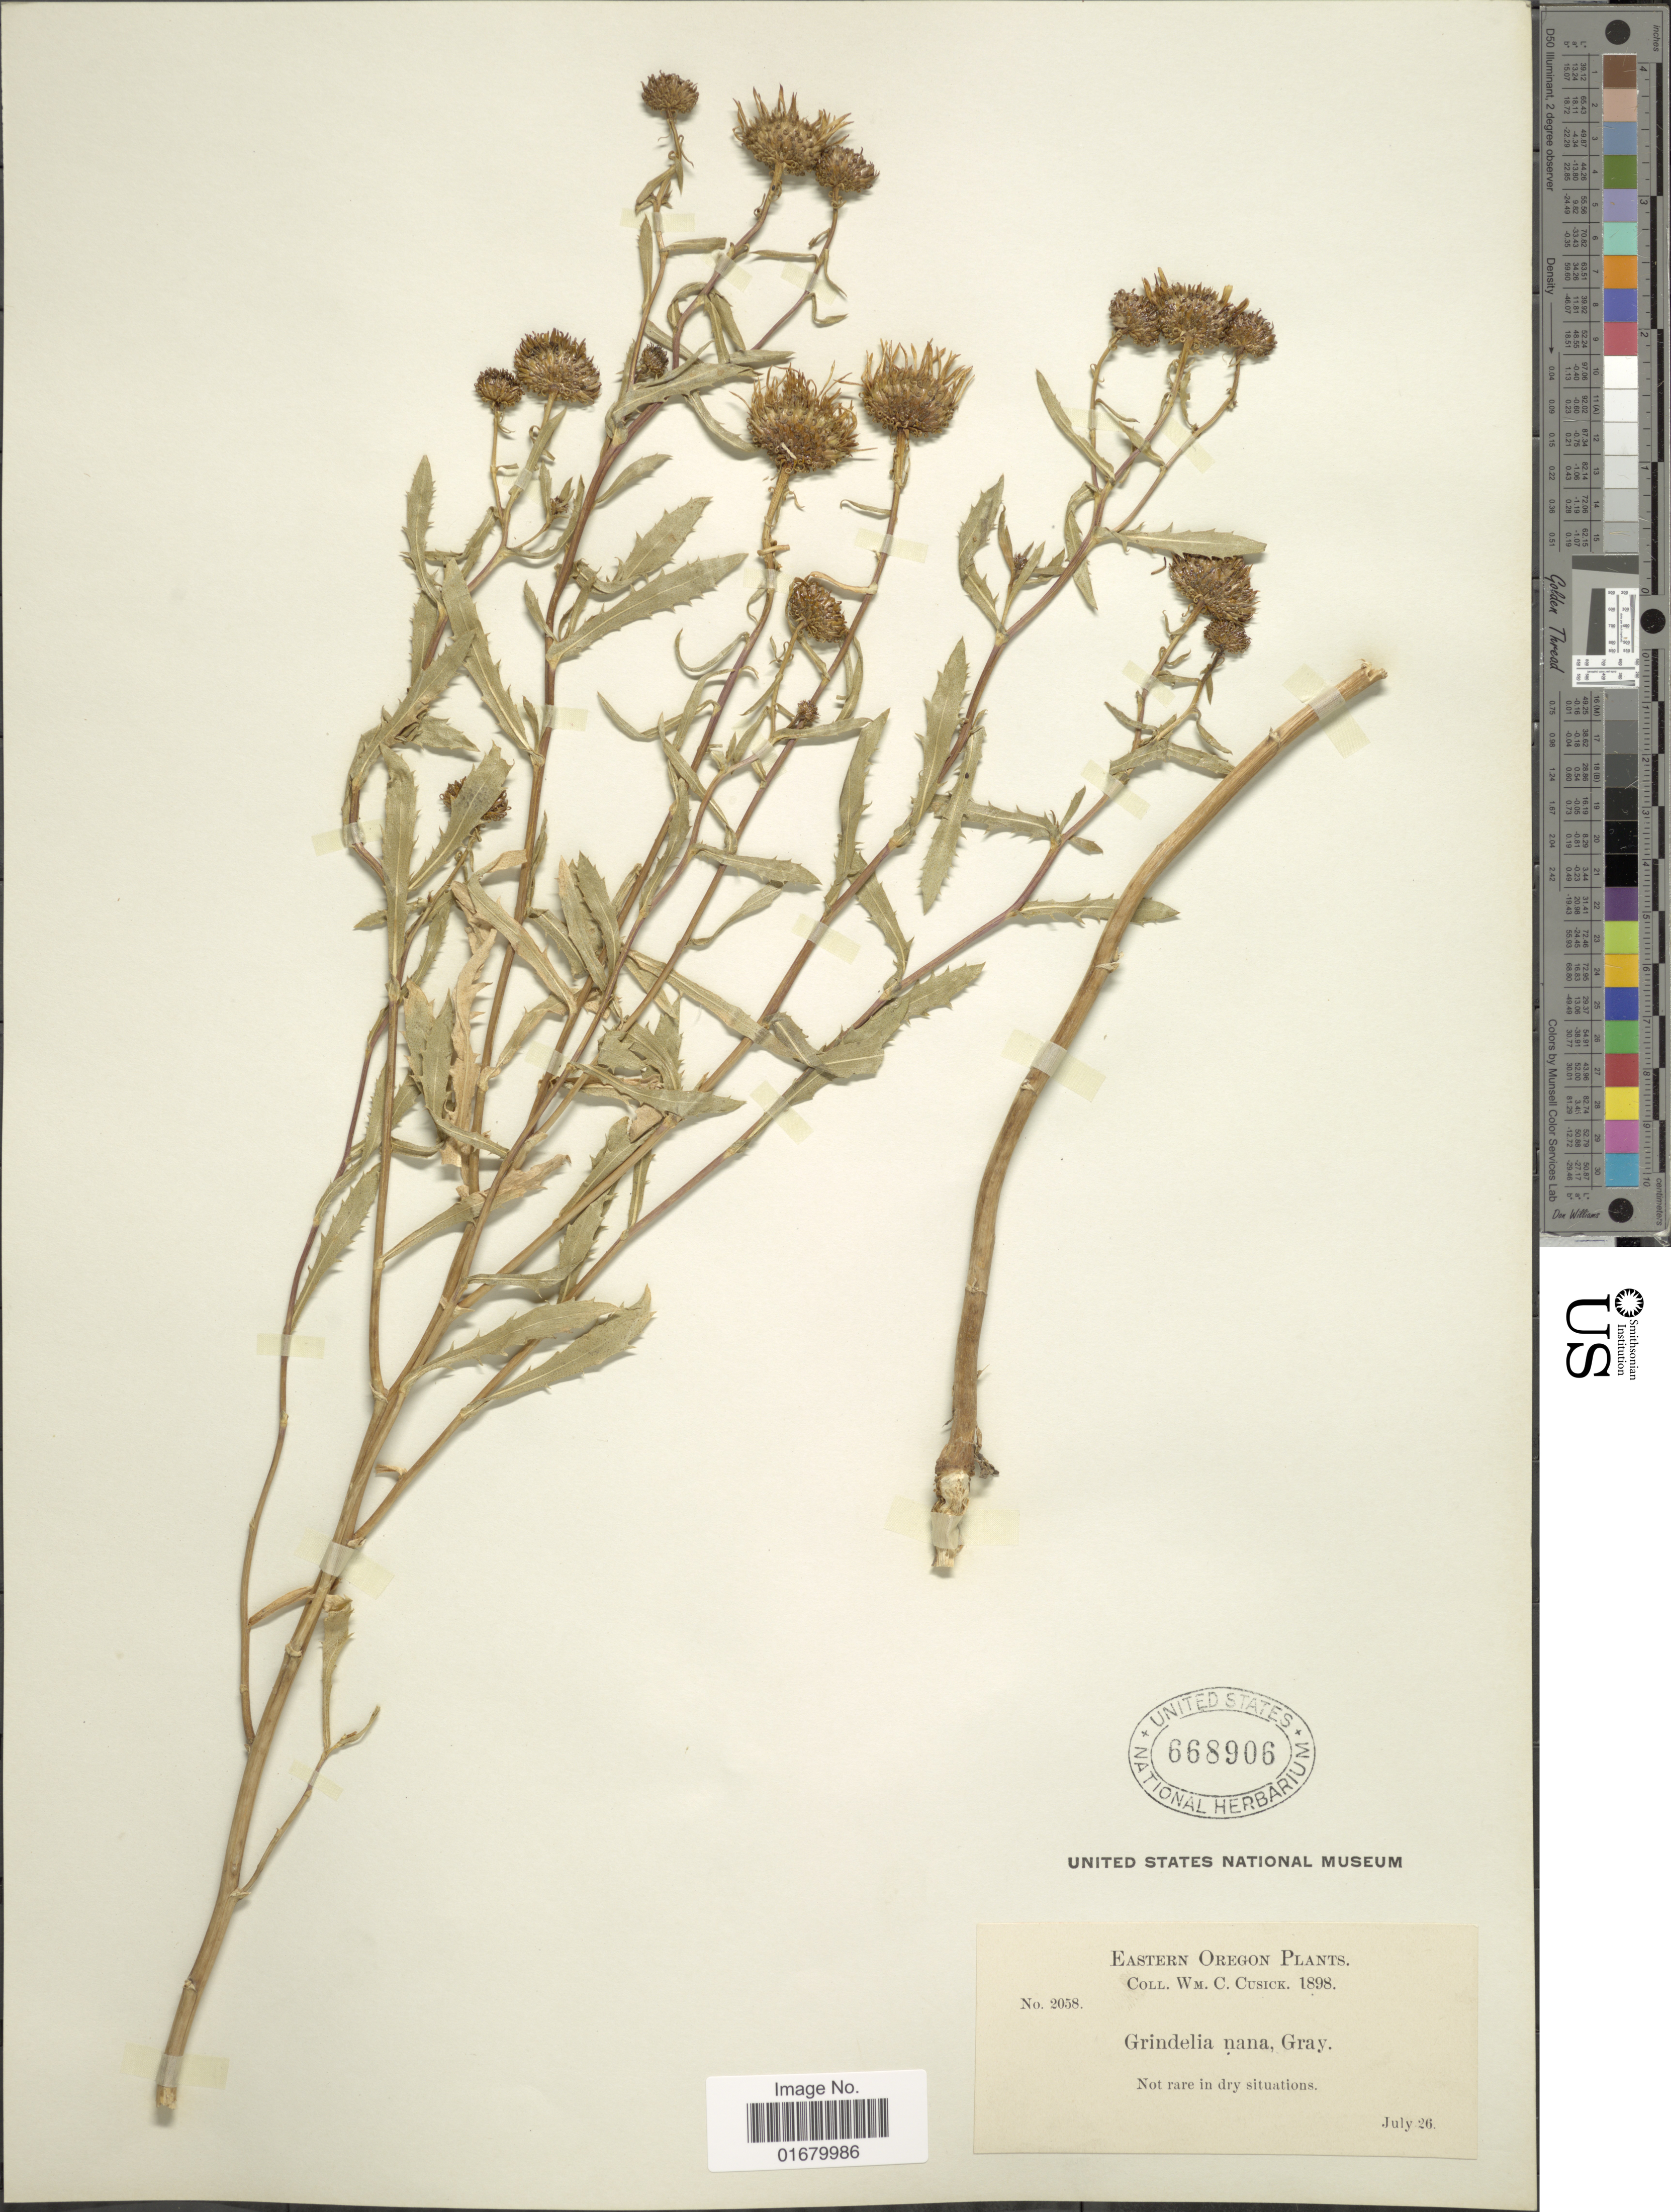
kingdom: Plantae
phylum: Tracheophyta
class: Magnoliopsida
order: Asterales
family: Asteraceae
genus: Grindelia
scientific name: Grindelia nana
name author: Nutt.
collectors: W. C. Cusick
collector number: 2058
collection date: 1898-07-26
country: United States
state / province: Oregon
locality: Eastern Oregon.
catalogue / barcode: US 668906